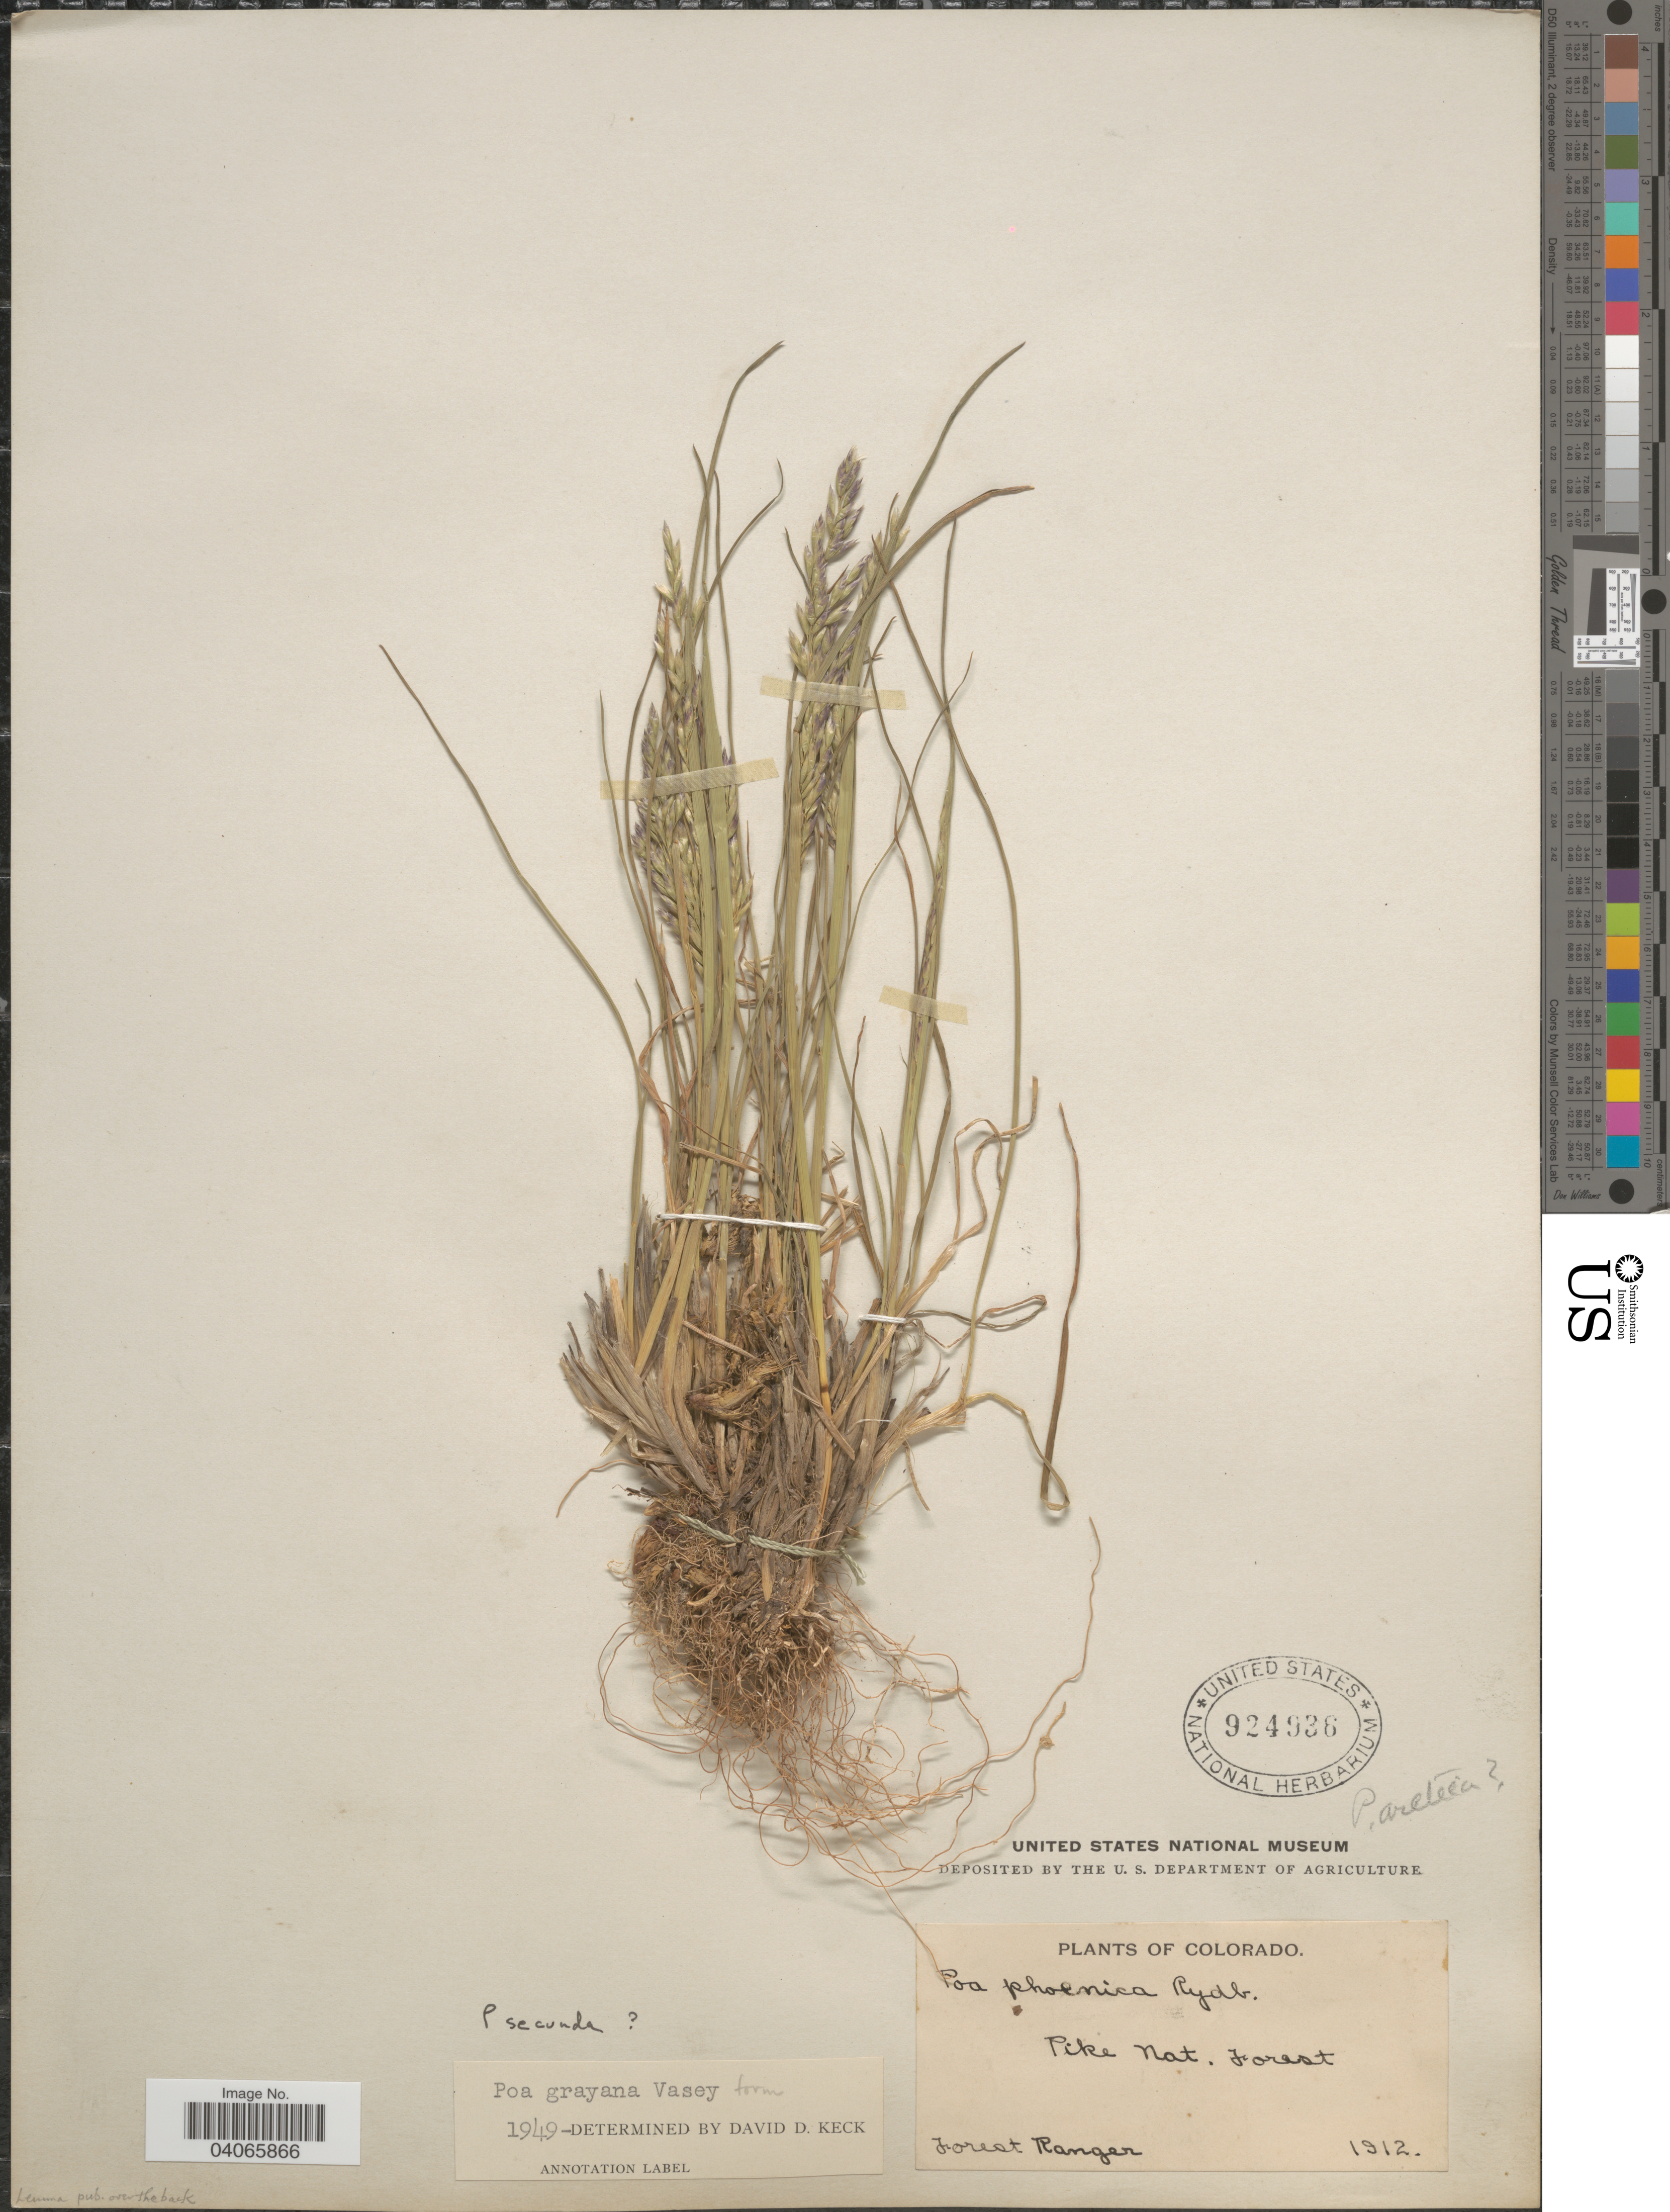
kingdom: Plantae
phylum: Tracheophyta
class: Liliopsida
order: Poales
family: Poaceae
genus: Poa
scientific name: Poa secunda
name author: J. Presl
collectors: Forest Ranger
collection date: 1912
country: United States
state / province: Colorado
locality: Pike Nat. Forest. Forest Ranger.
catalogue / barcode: US 924936